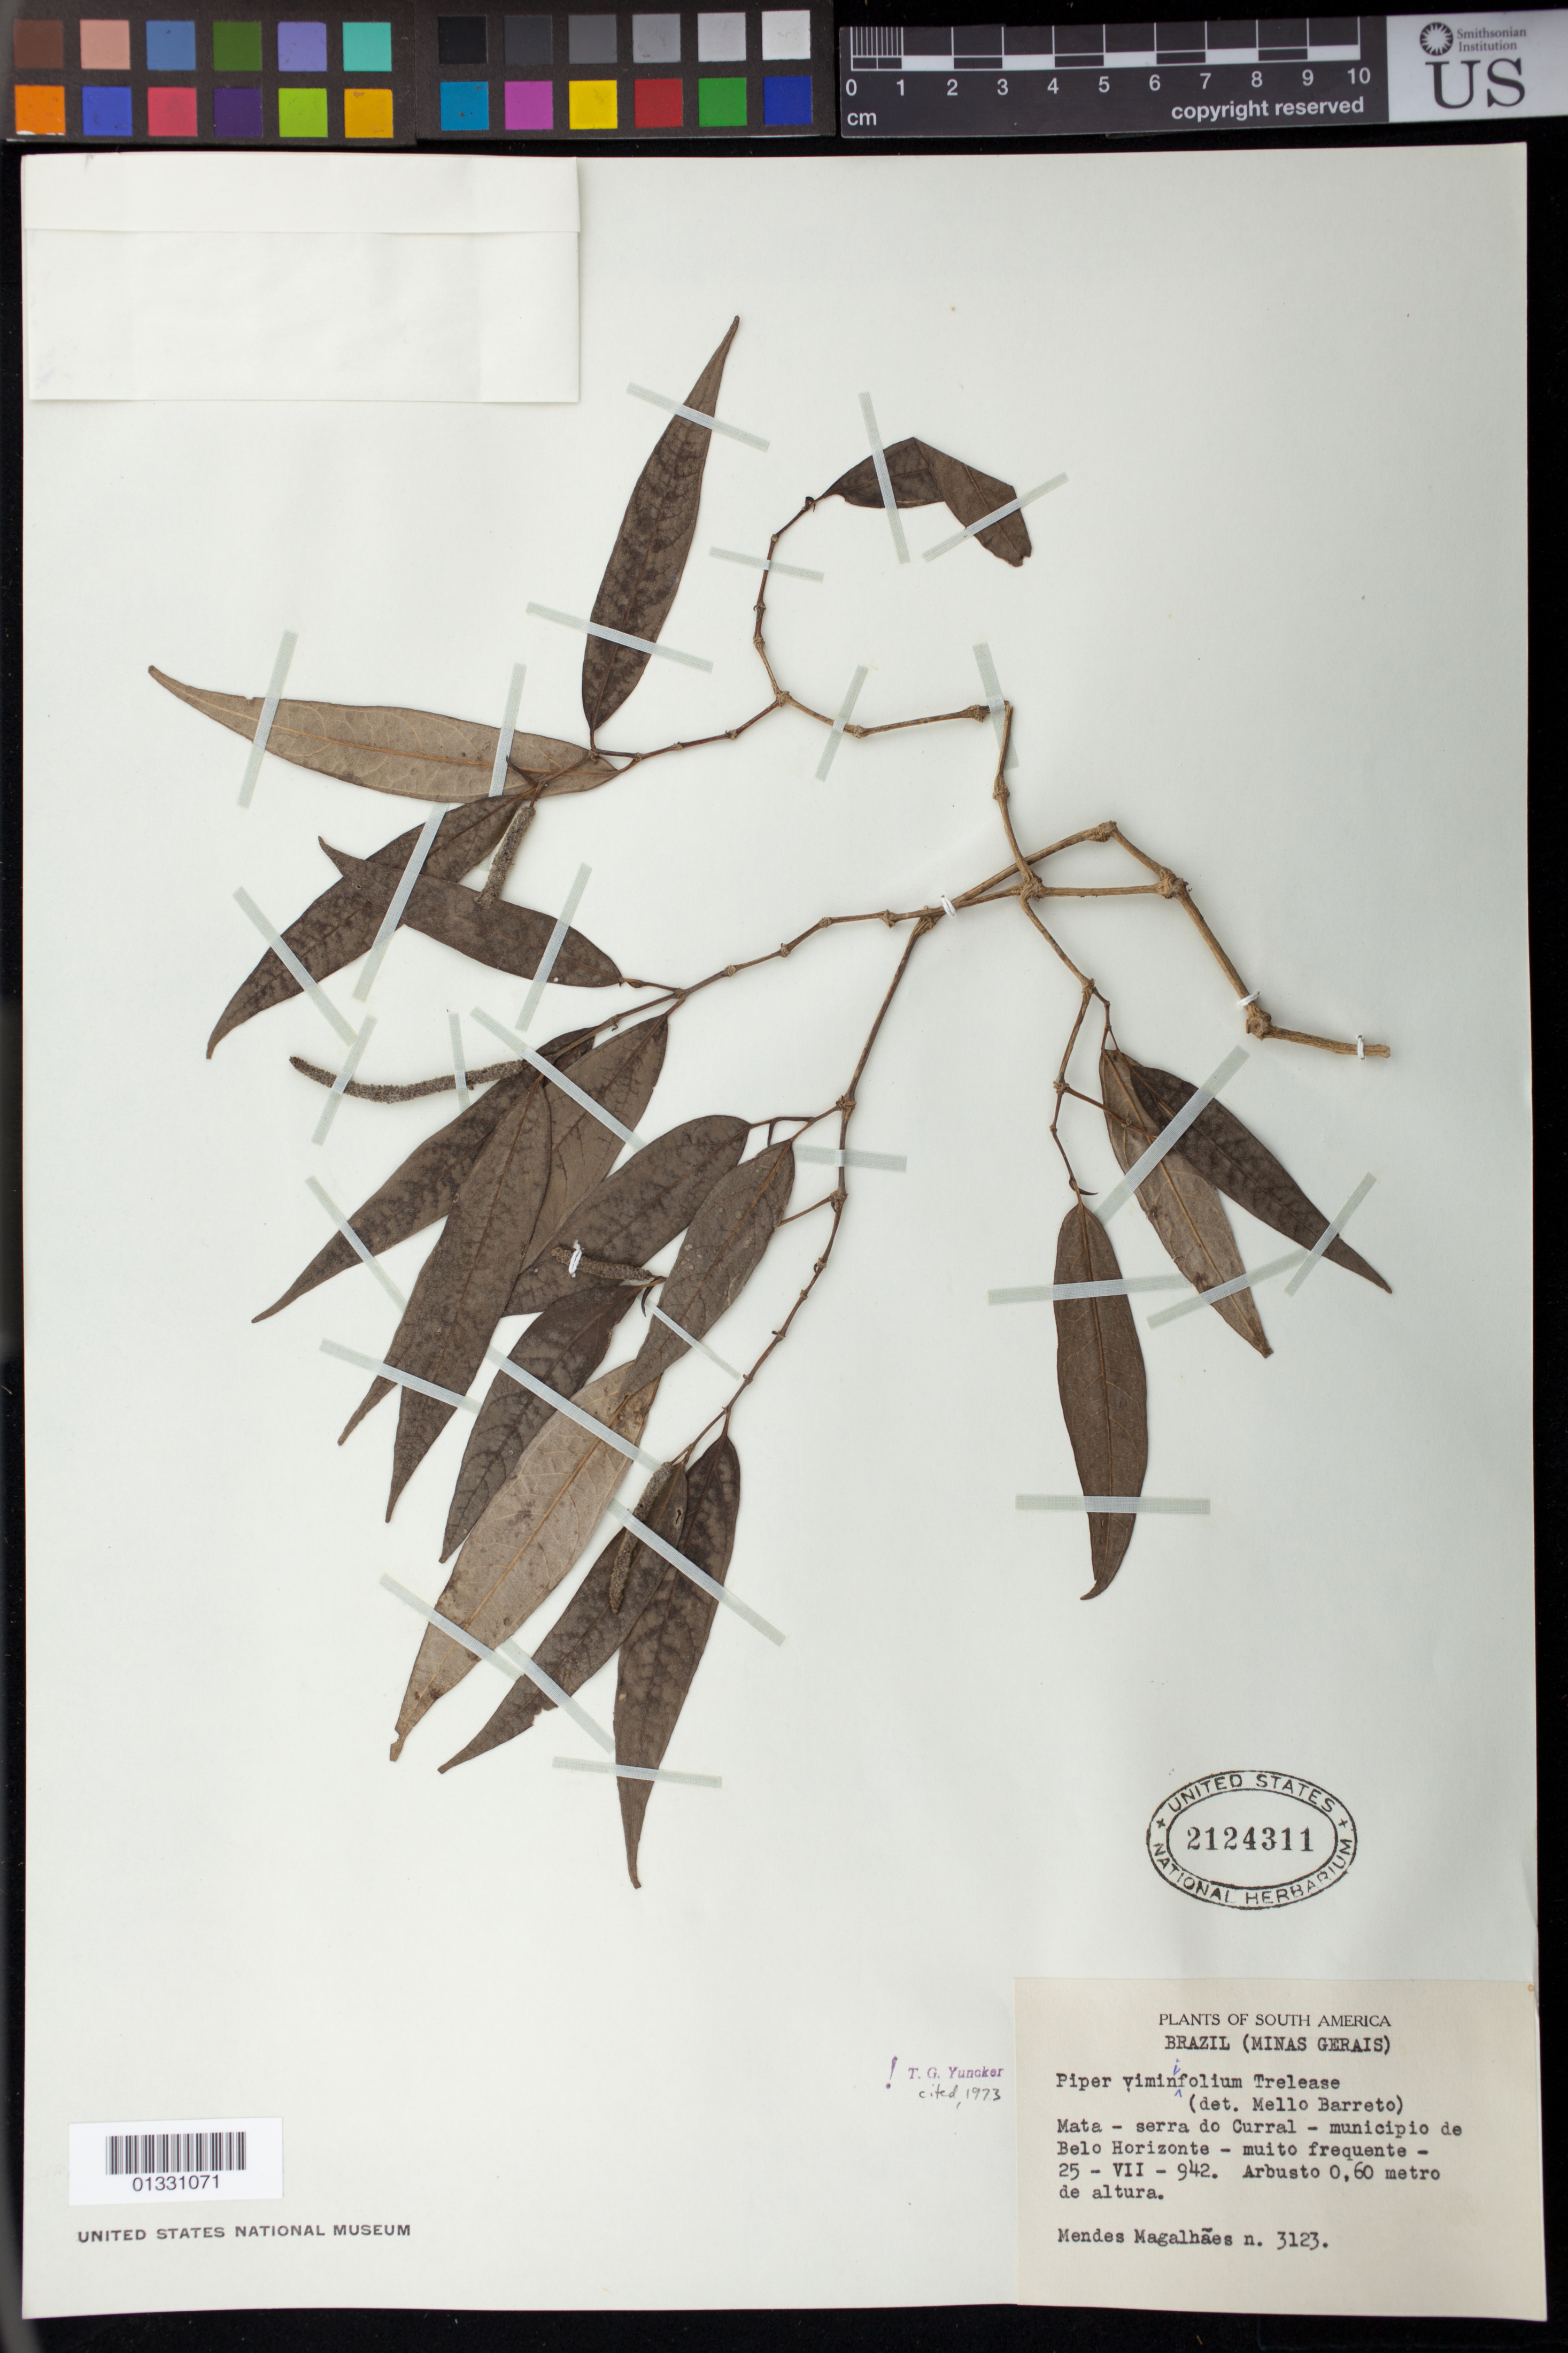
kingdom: Plantae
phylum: Tracheophyta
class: Magnoliopsida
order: Piperales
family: Piperaceae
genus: Piper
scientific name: Piper viminifolium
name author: Trel.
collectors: M. Magalhães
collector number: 3123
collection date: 1942-07-25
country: Brazil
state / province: Minas Gerais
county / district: Belo Horizonte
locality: Serra do Curral.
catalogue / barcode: US 2124311